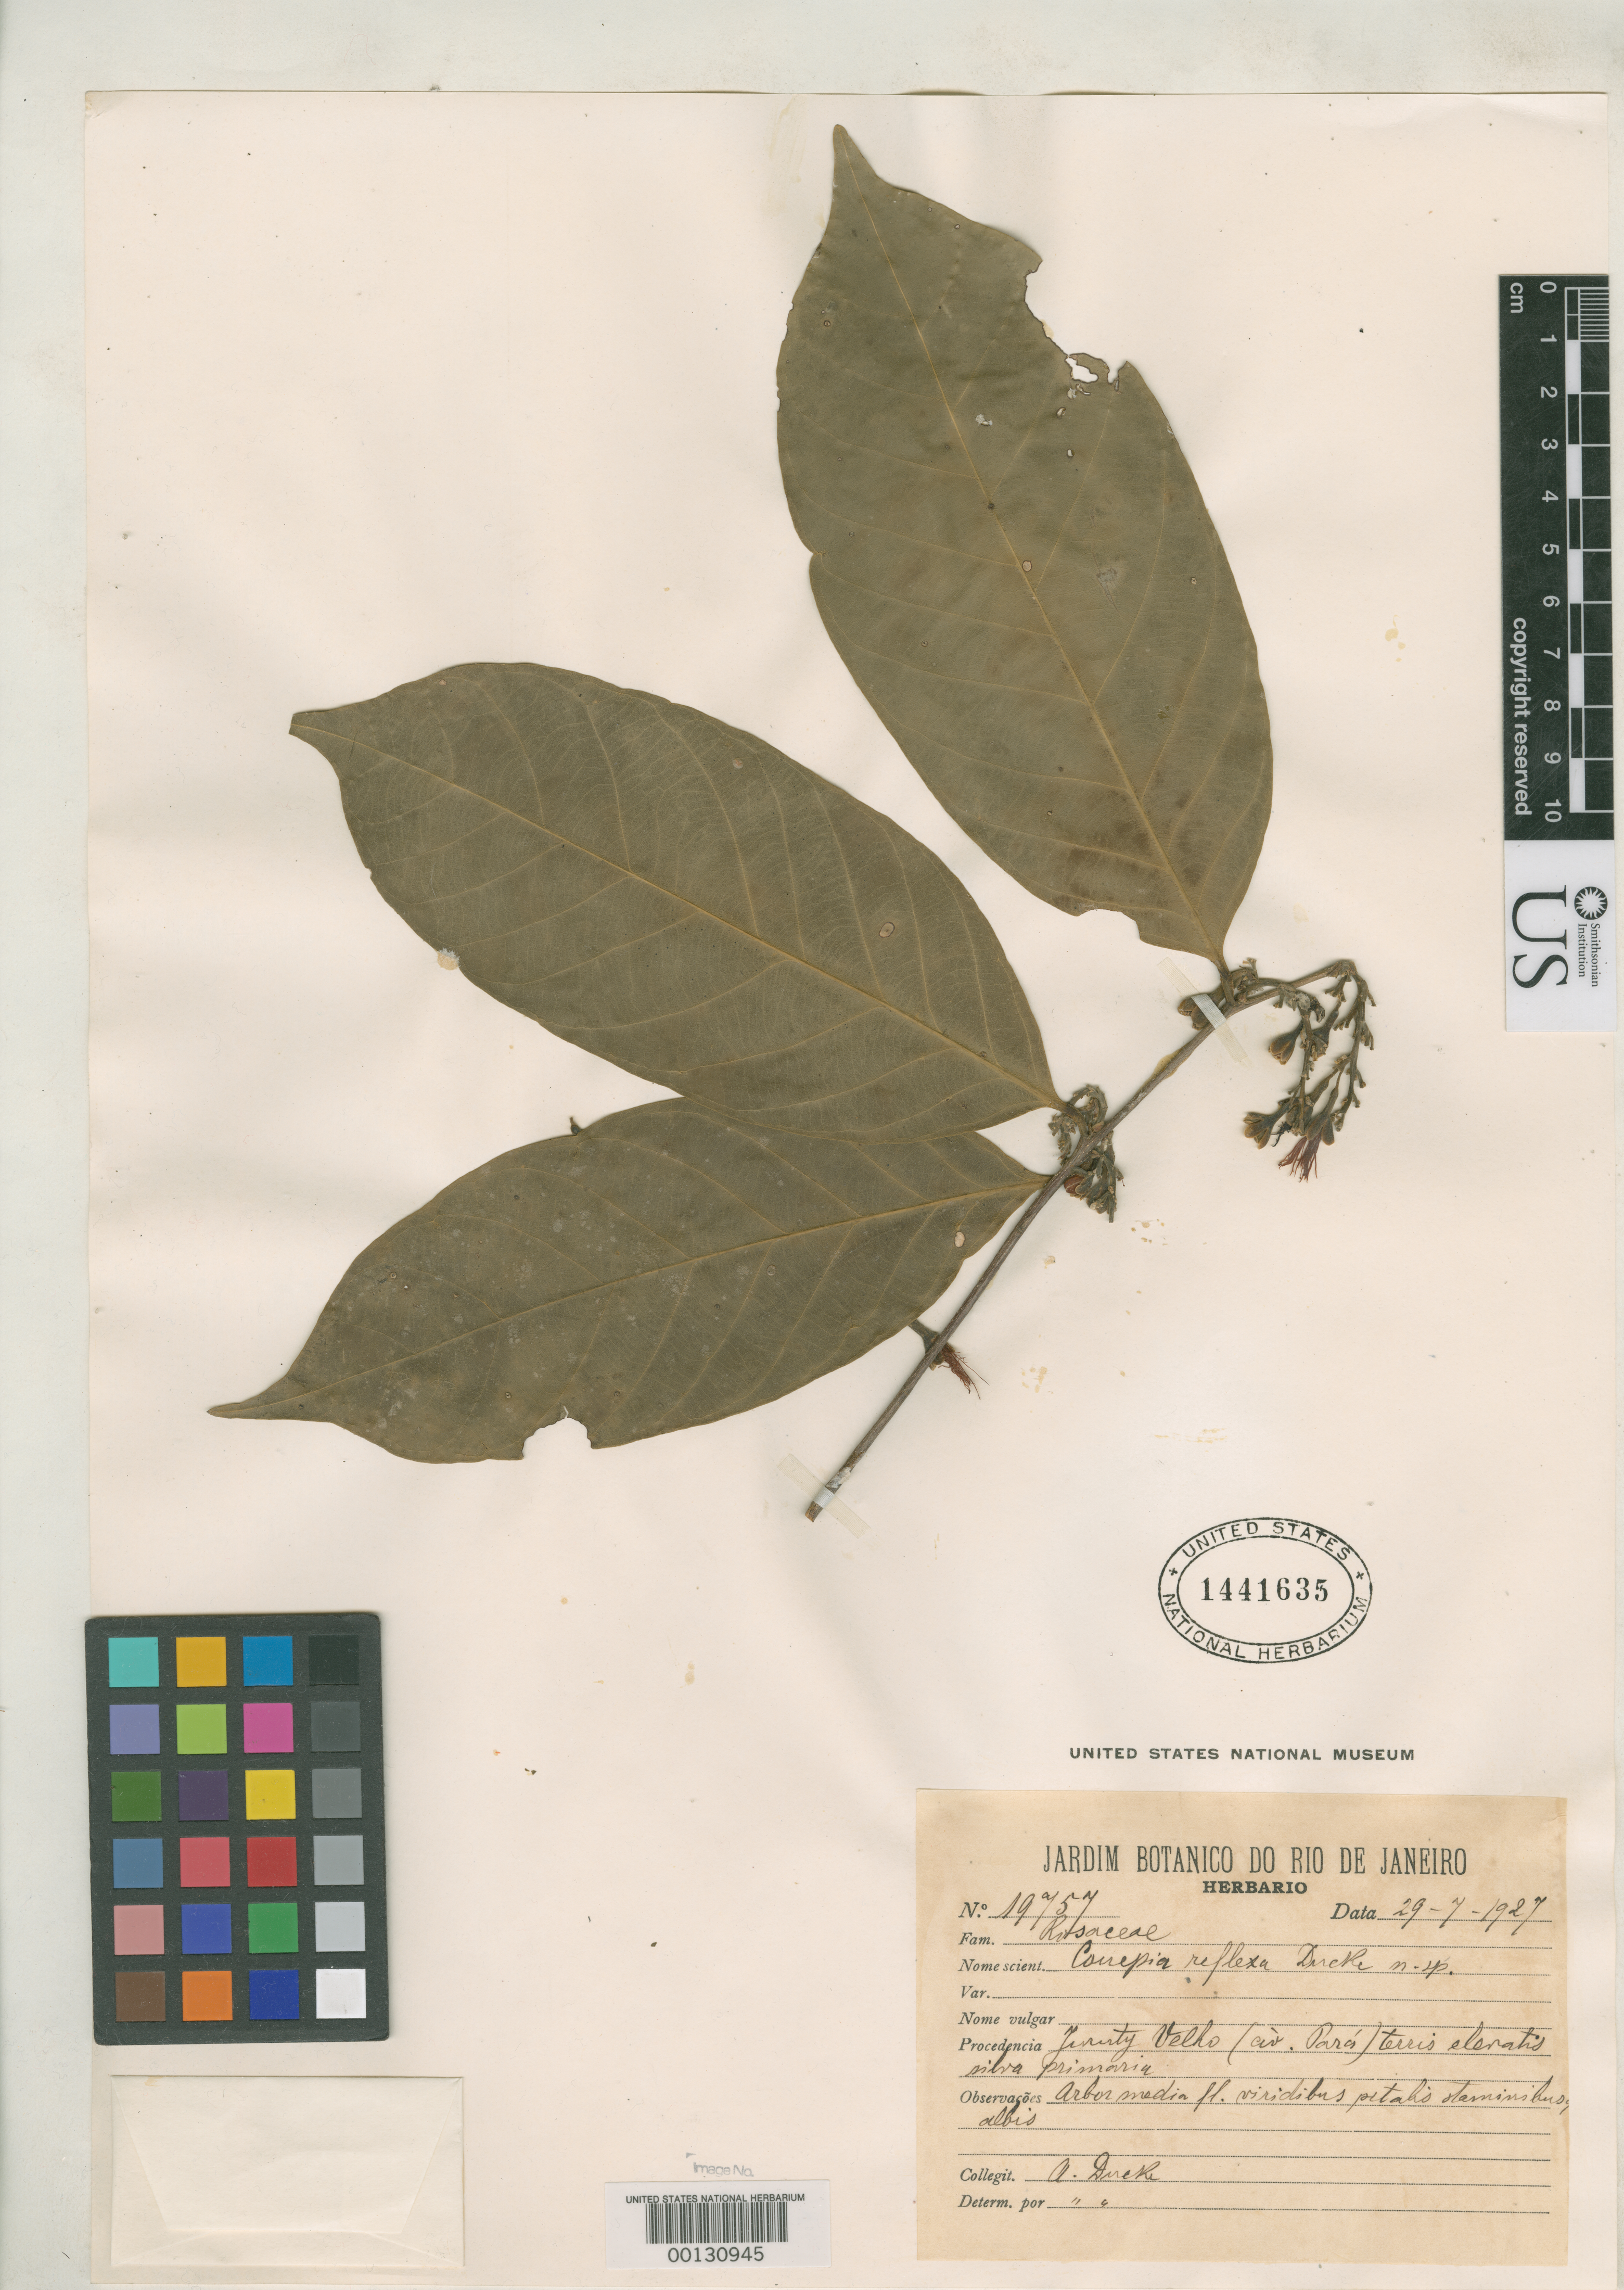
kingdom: Plantae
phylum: Tracheophyta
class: Magnoliopsida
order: Malpighiales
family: Chrysobalanaceae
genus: Couepia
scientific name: Couepia reflexa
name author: Ducke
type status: Isotype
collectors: A. Ducke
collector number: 19757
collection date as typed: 29 Jul 1927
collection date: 1927-07-29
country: Brazil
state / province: Pará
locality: Juruty Velho.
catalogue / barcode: US 1441635